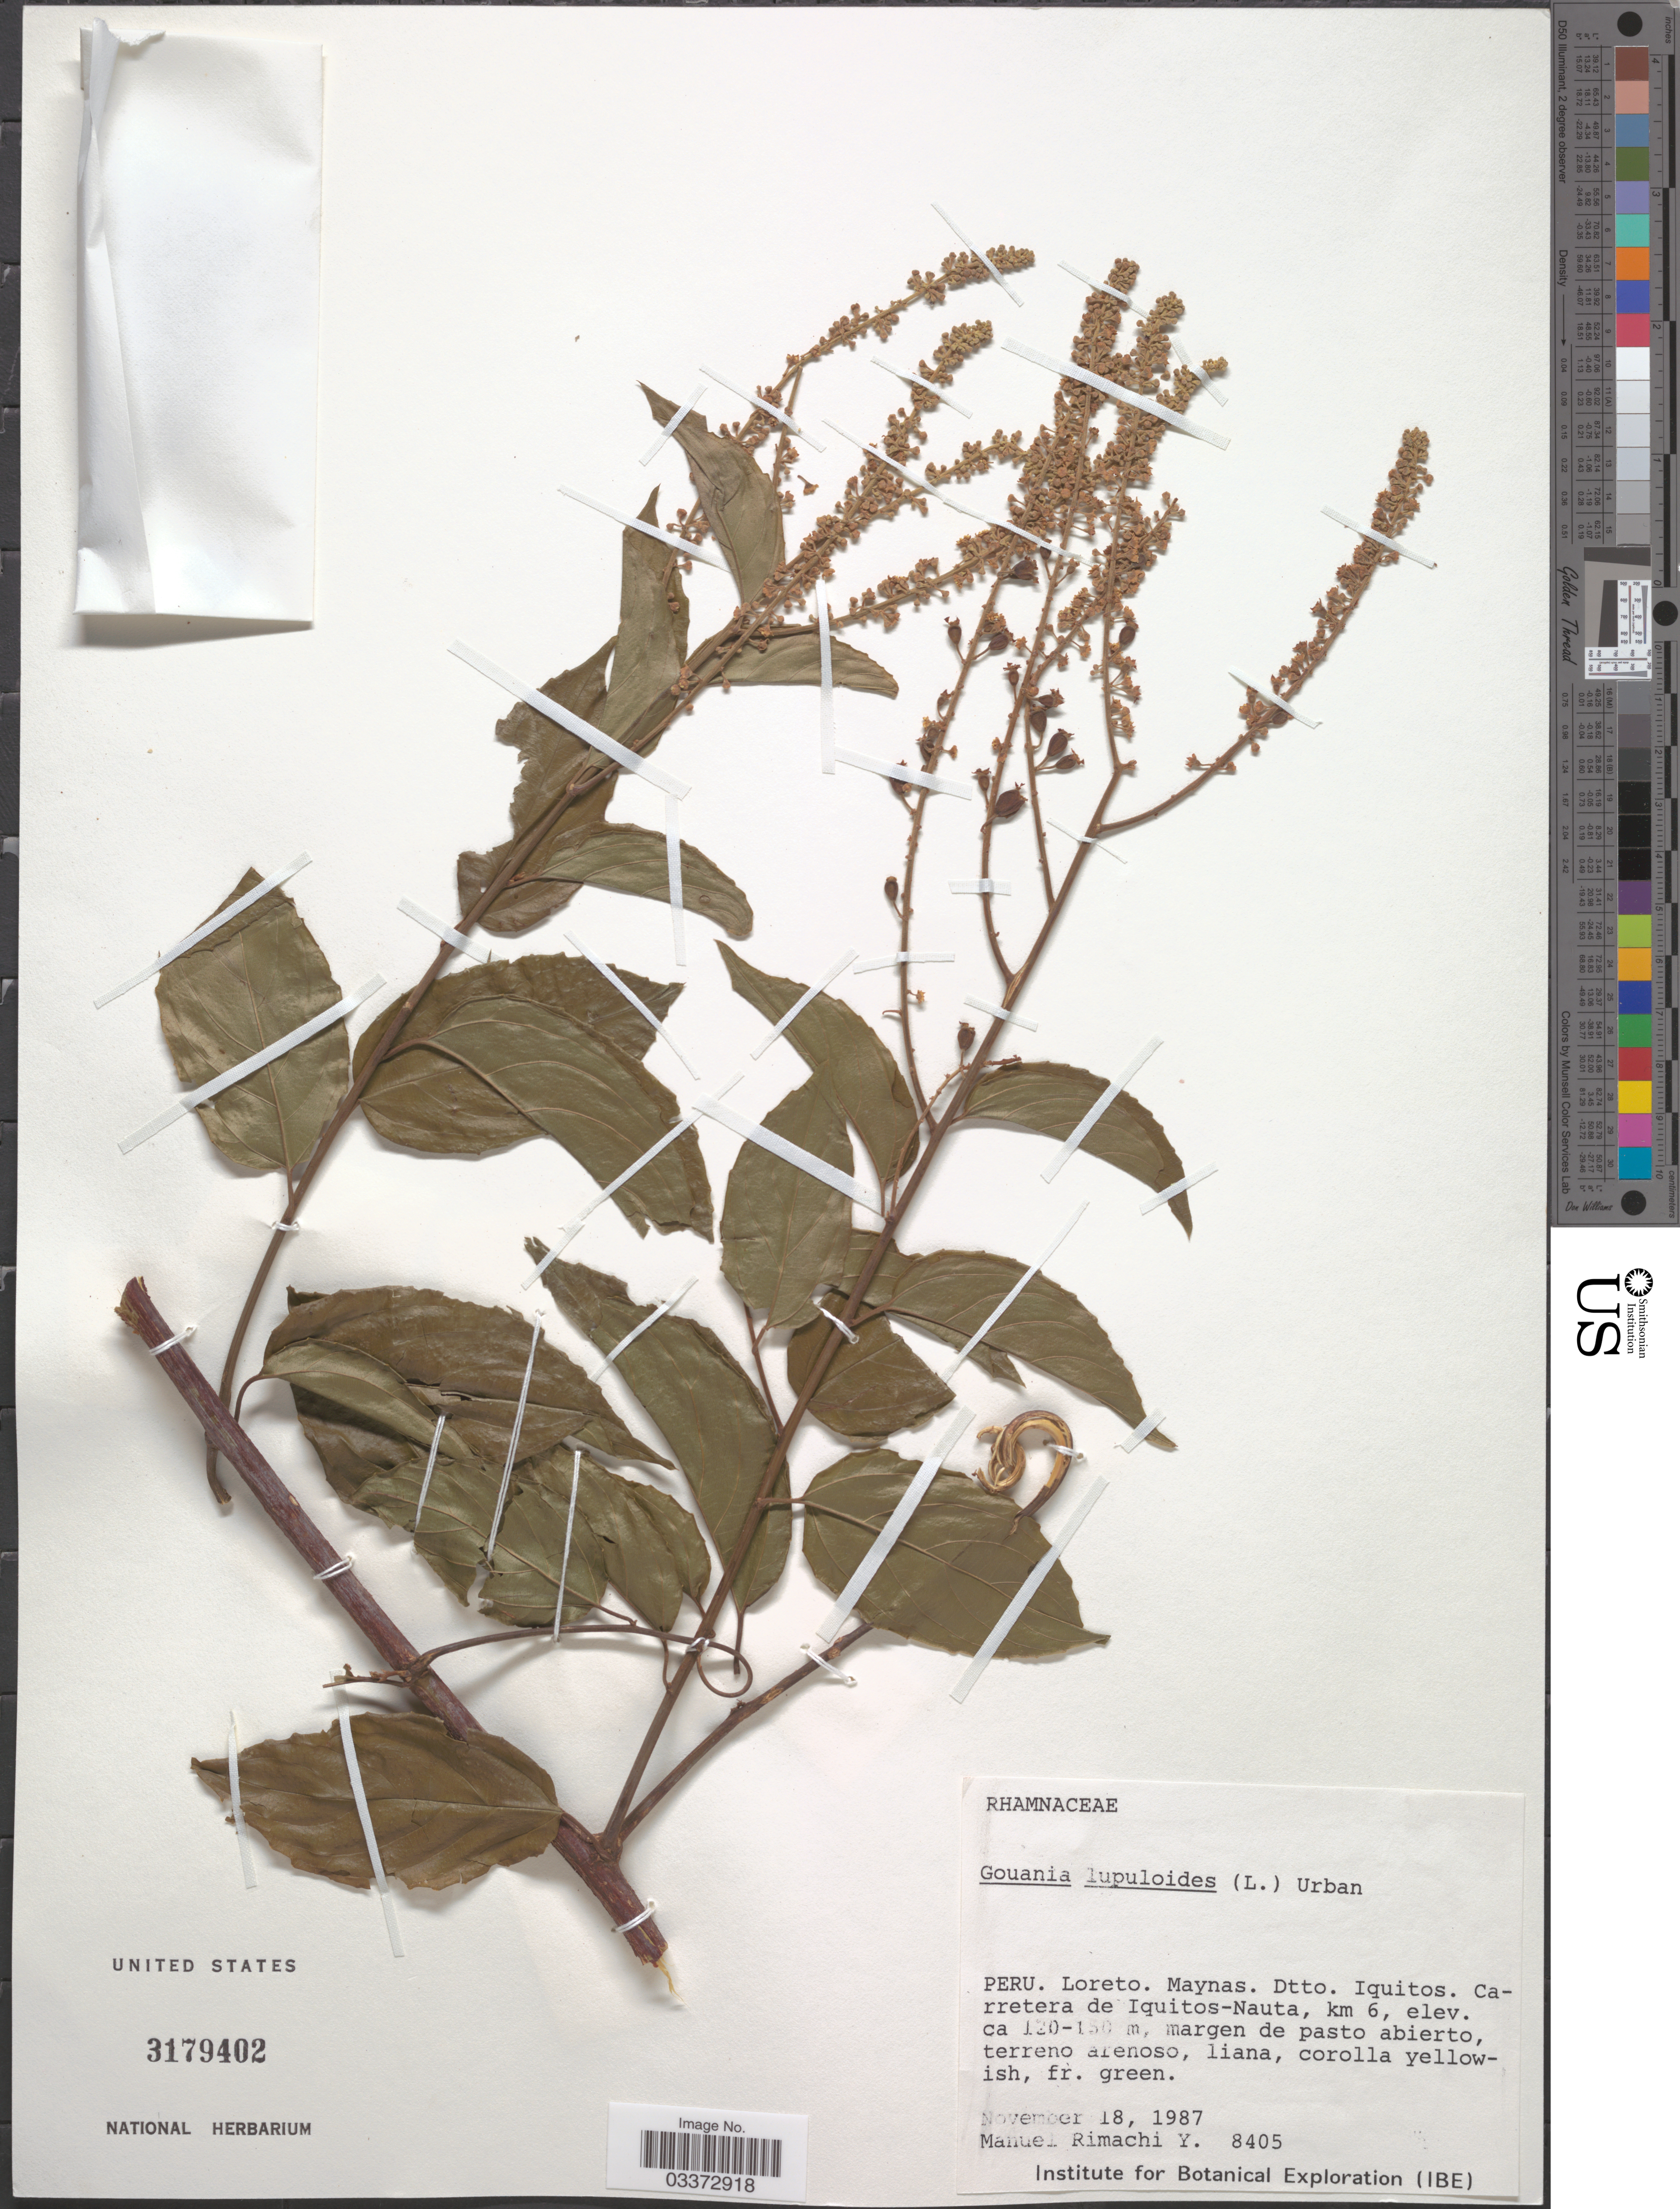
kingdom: Plantae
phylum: Tracheophyta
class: Magnoliopsida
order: Rosales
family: Rhamnaceae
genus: Gouania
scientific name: Gouania lupuloides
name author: (L.) Urb.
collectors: M. Rimachi Y.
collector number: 8405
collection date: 1987-11-18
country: Peru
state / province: Loreto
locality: Maynas. Dtto. Iquitos. Carretera de Iquitos-Nauta, km 6.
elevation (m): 120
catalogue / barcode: US 3179402